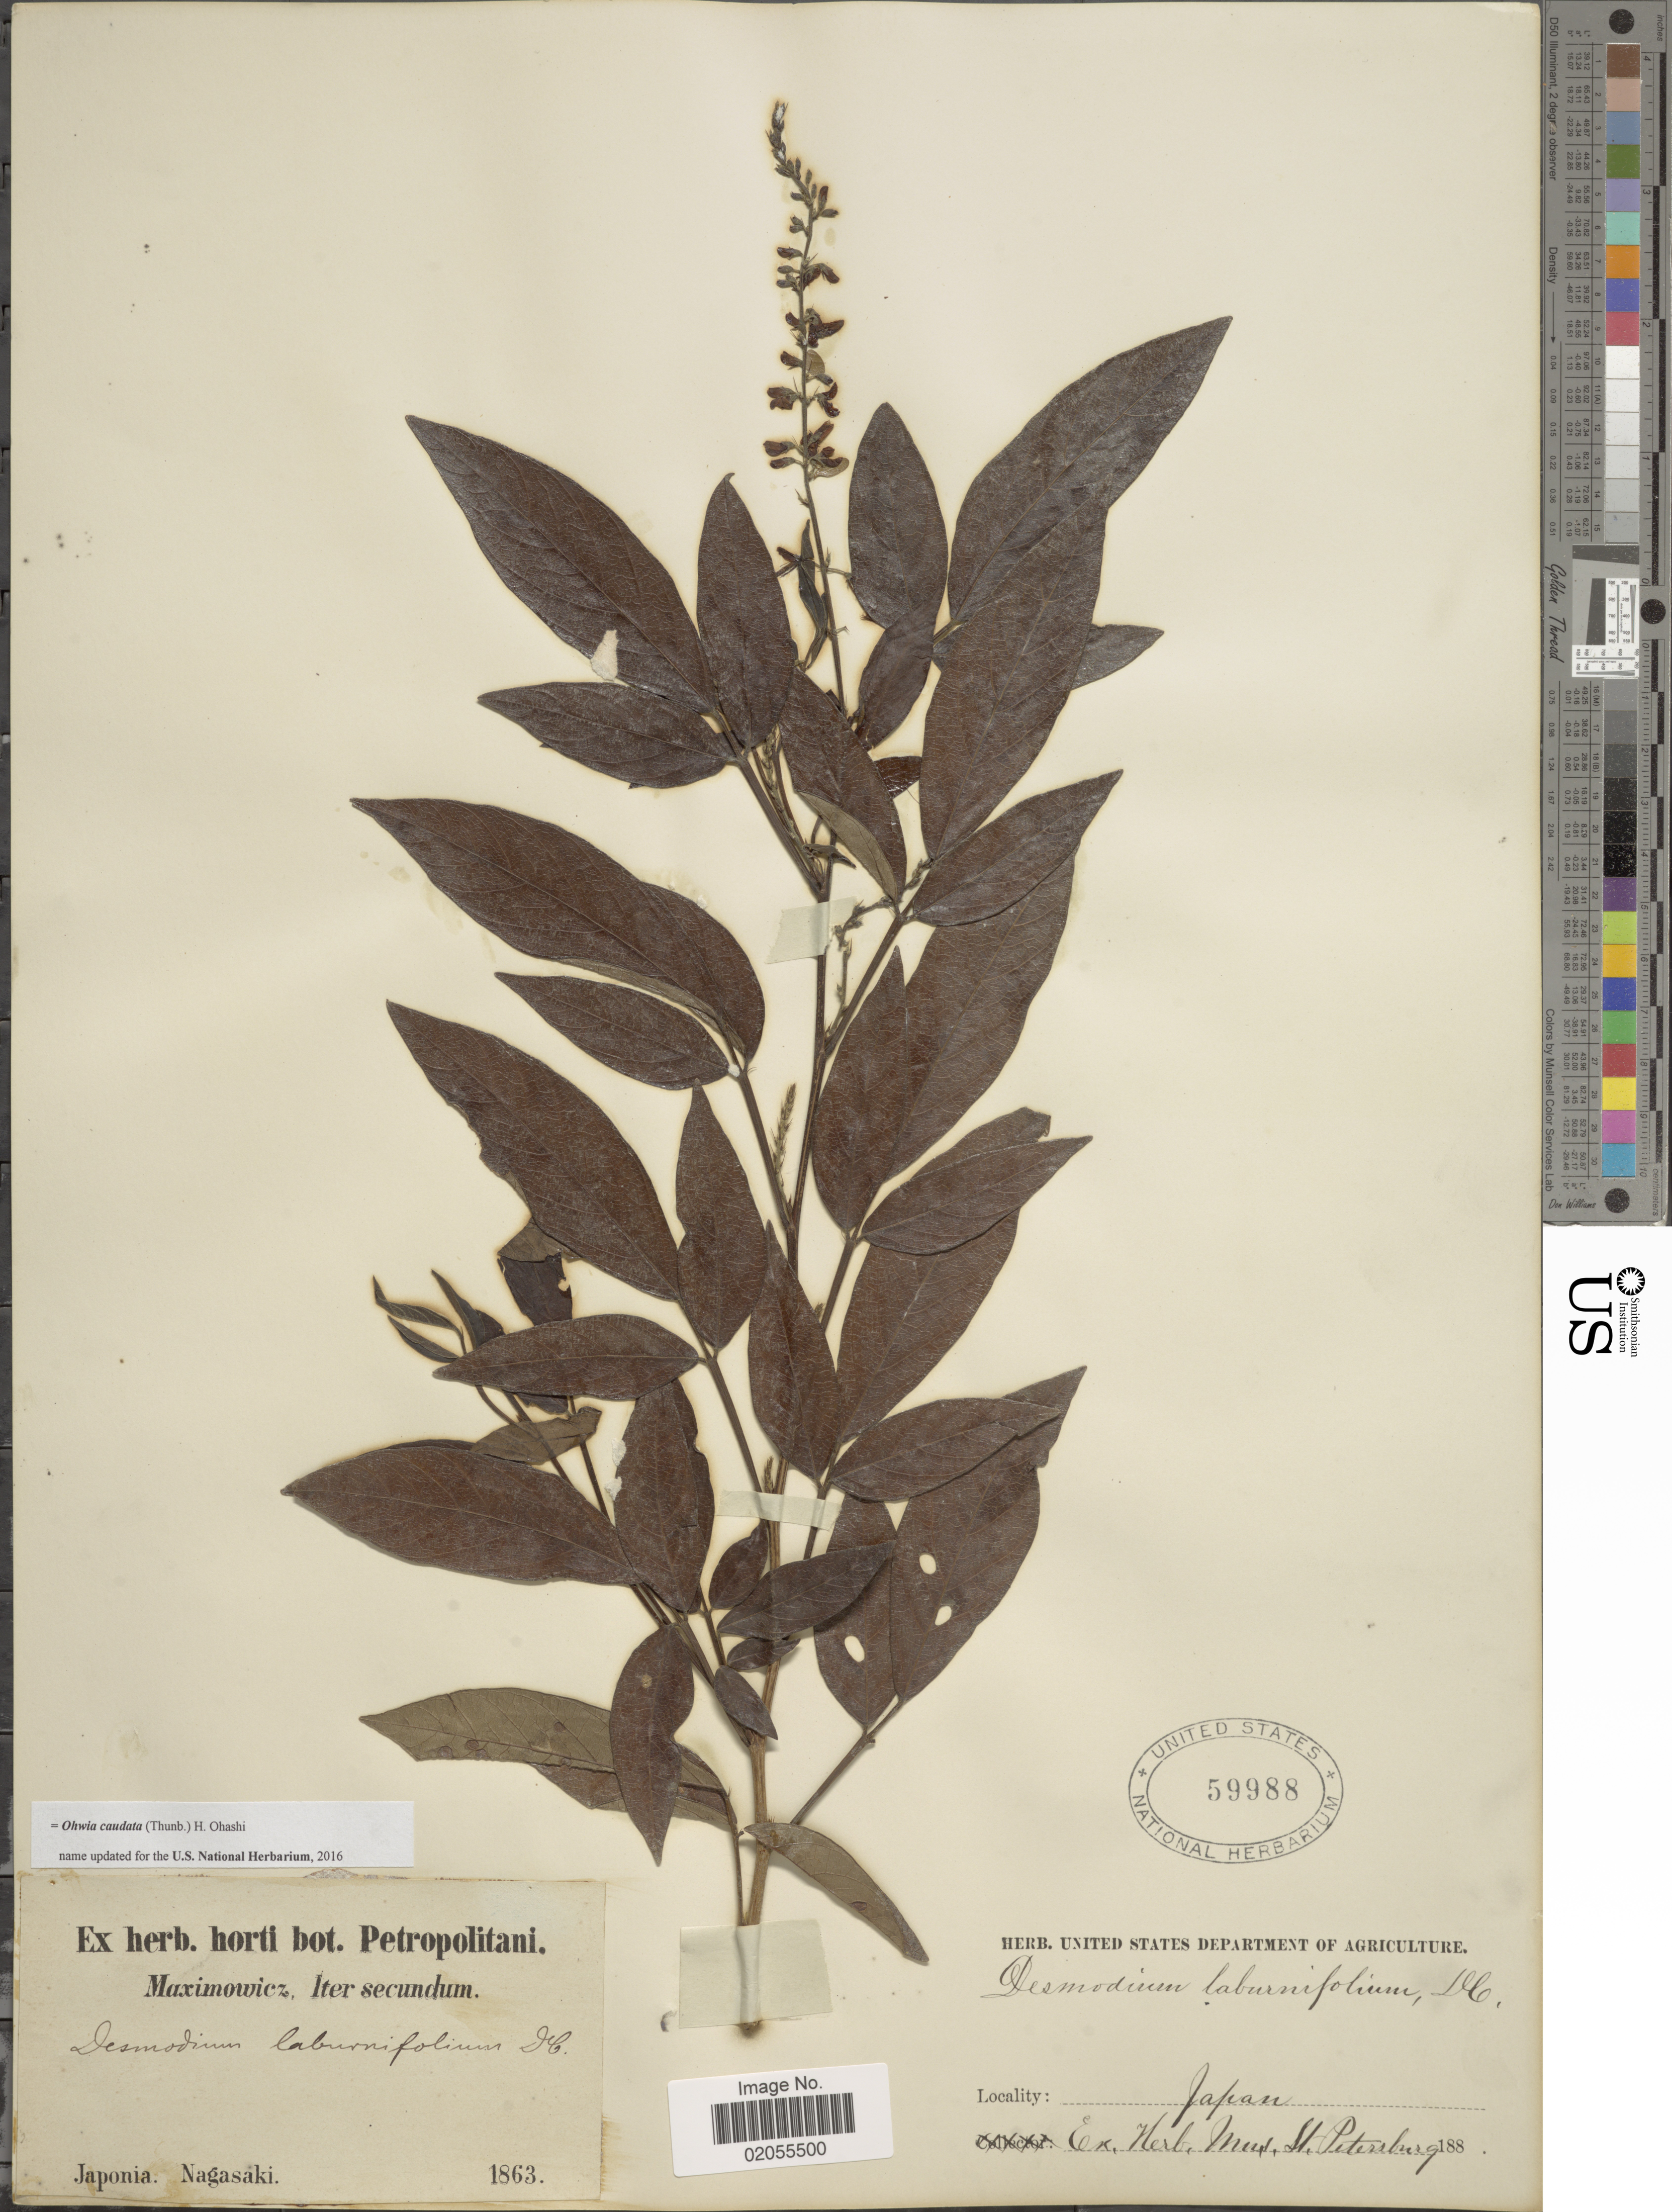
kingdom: Plantae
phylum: Tracheophyta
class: Magnoliopsida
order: Fabales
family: Fabaceae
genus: Ohwia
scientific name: Ohwia caudata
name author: (Thunb.) H. Ohashi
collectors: -. Maximowicz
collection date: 1863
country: Japan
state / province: Nagasaki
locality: Japonia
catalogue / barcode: US 59988